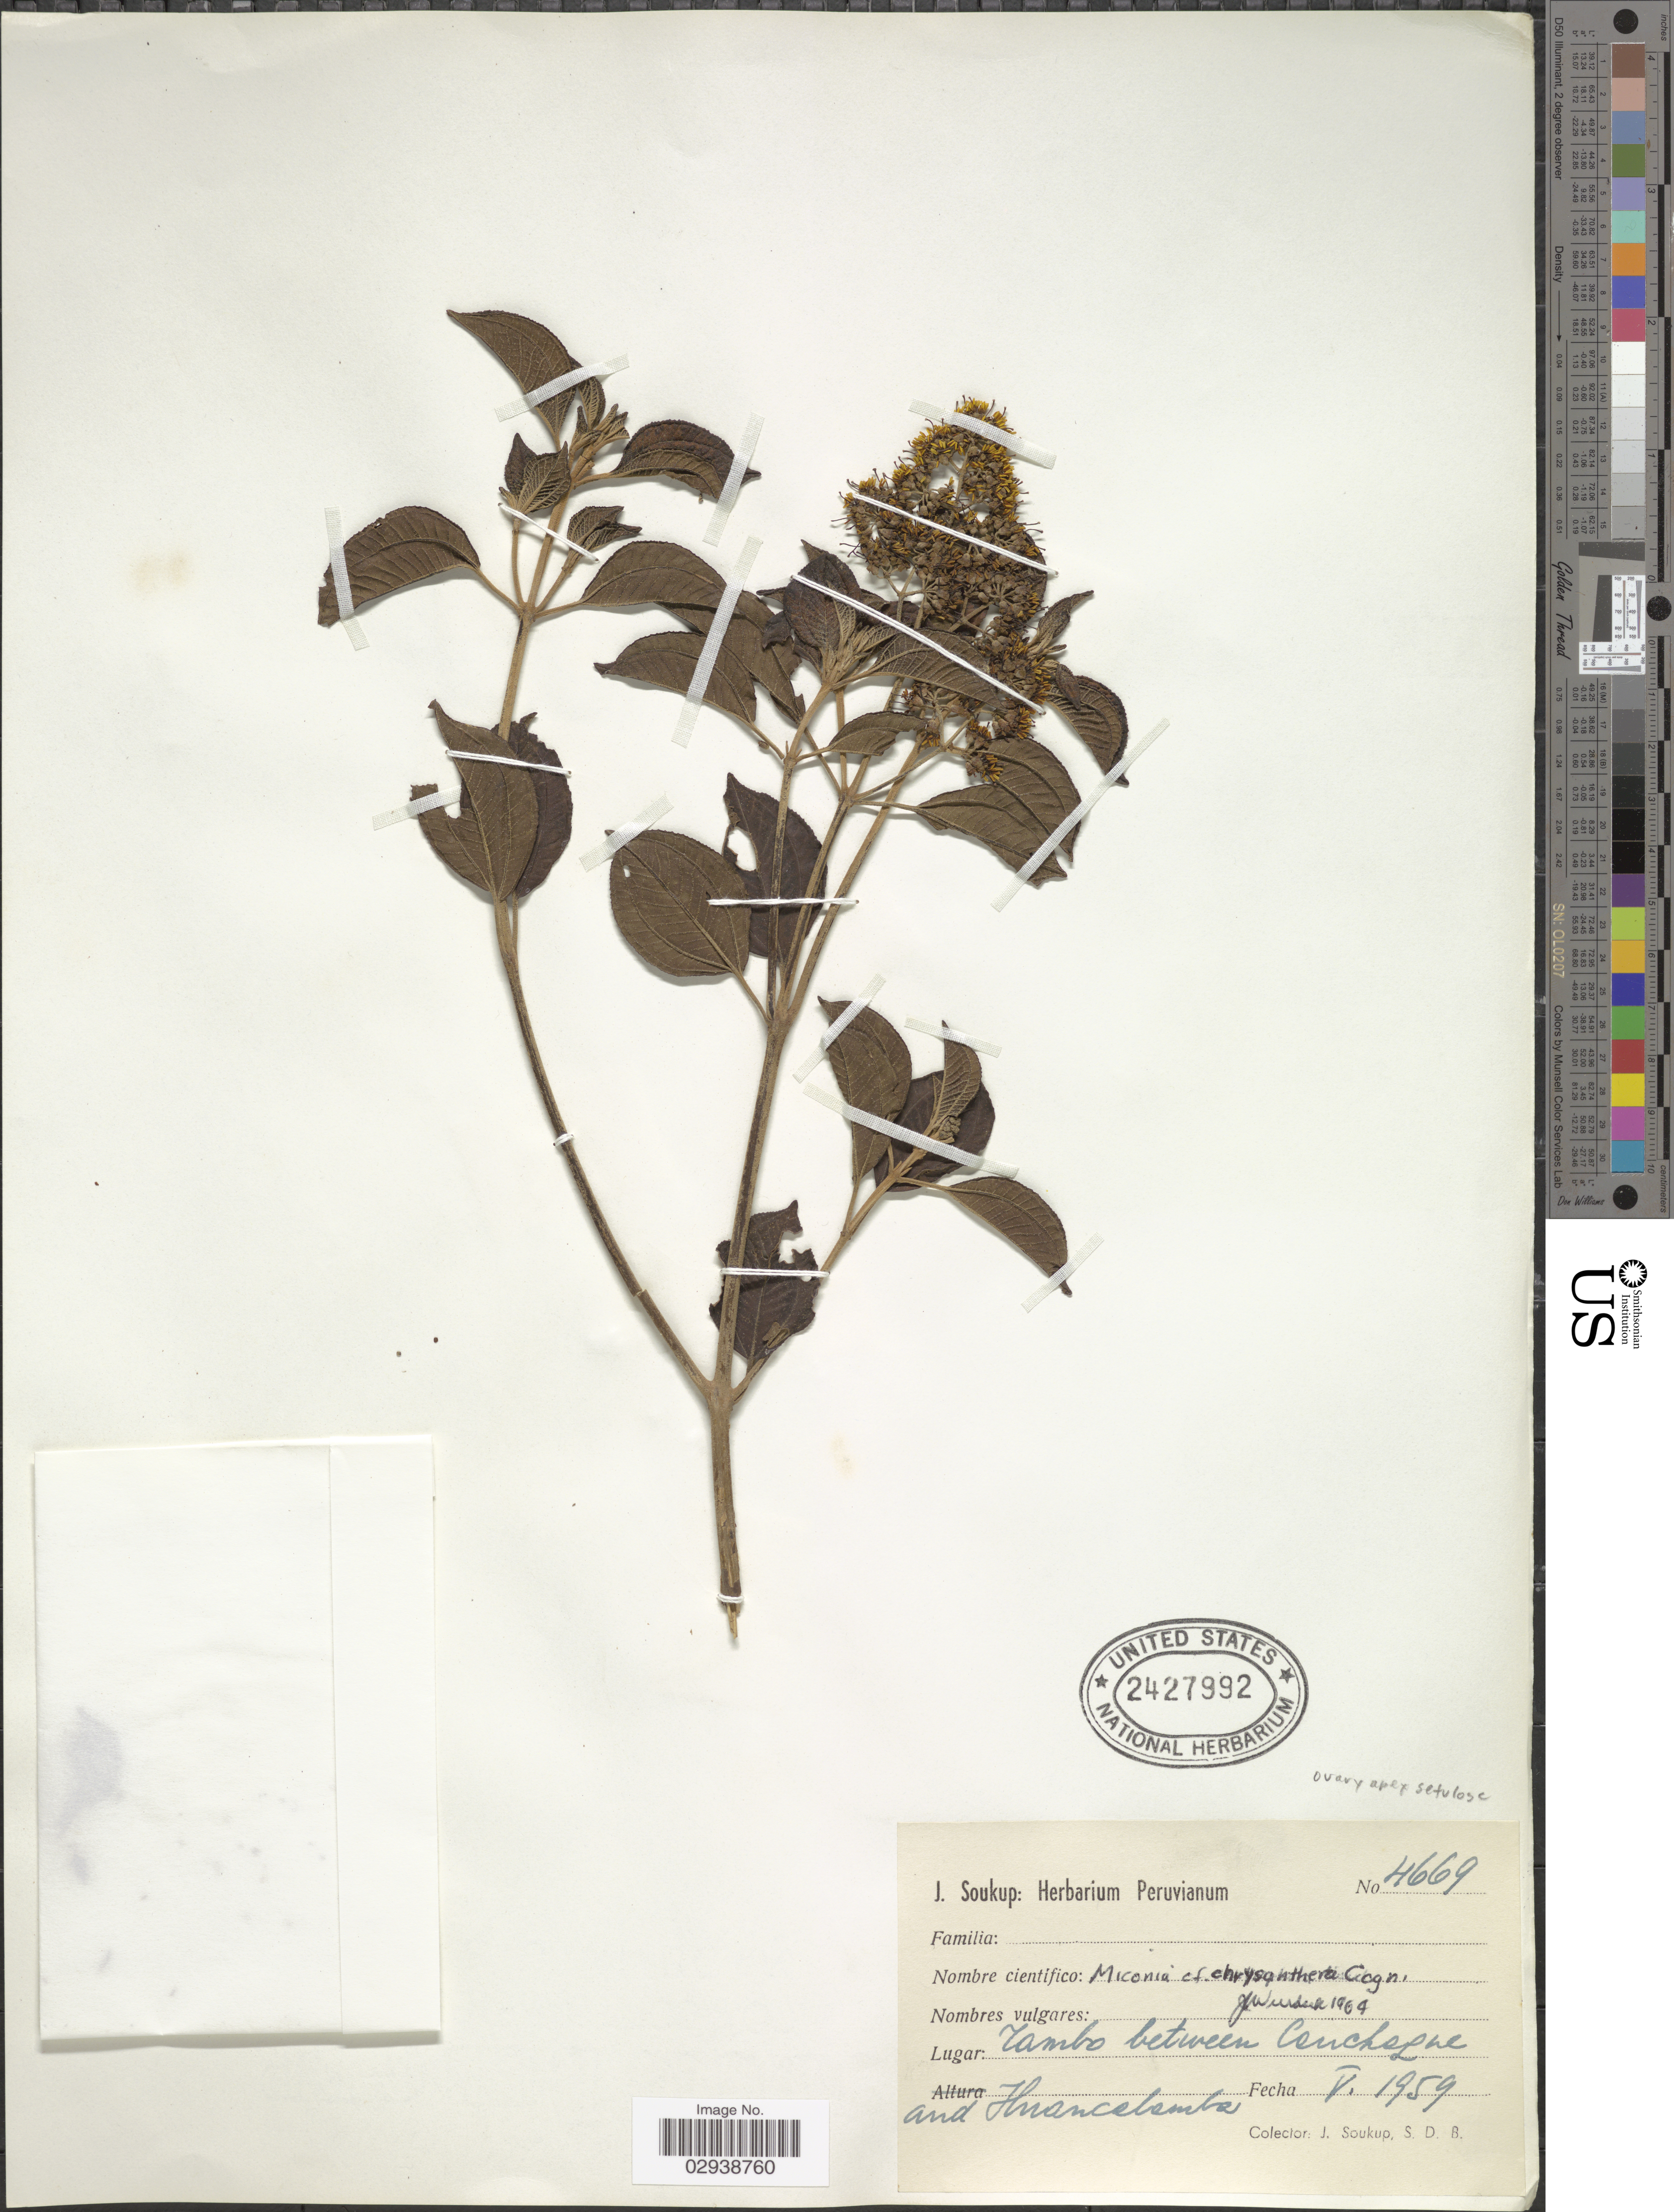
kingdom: Plantae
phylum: Tracheophyta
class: Magnoliopsida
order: Myrtales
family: Melastomataceae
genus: Miconia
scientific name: Miconia denticulata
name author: Naudin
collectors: J. Soukup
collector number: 4669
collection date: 1959-05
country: Peru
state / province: Piura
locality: Tambo between Canchaque and Huancabamba.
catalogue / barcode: US 2427992